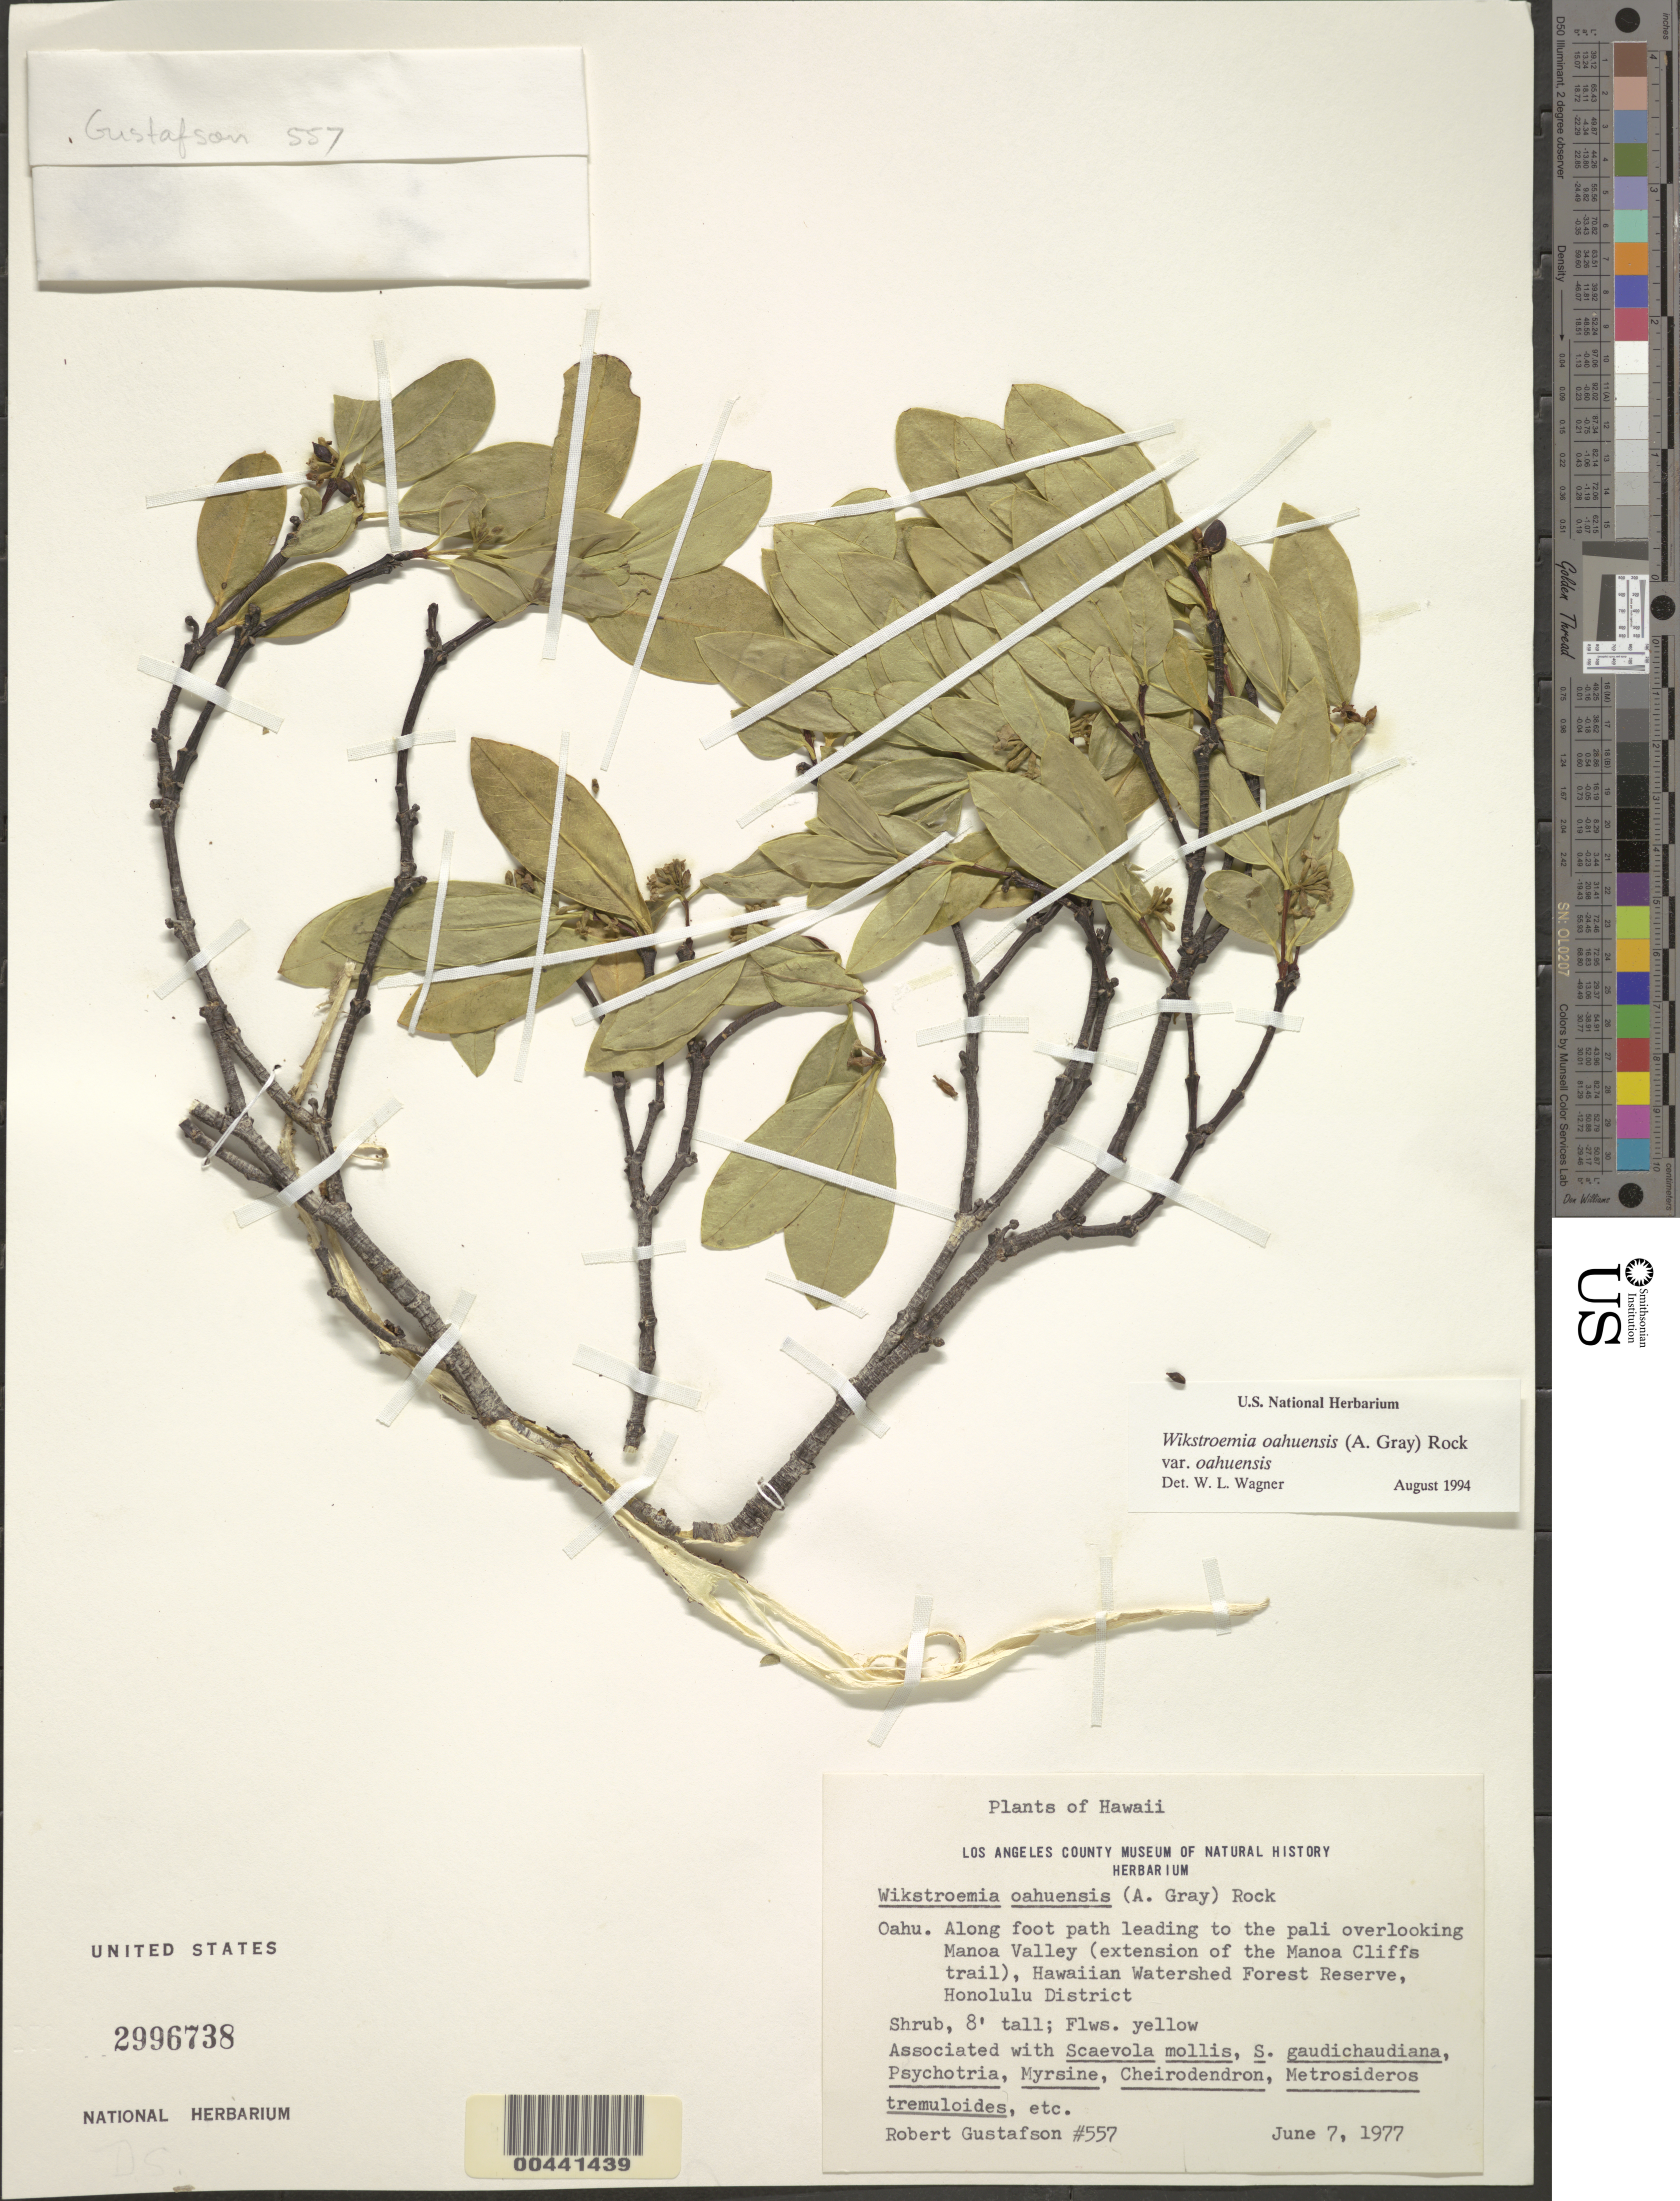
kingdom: Plantae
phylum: Tracheophyta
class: Magnoliopsida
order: Malvales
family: Thymelaeaceae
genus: Wikstroemia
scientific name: Wikstroemia oahuensis var. oahuensis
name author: (A. Gray) Rock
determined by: Wagner, W. L., (BOT), Smithsonian Institution - National Museum of Natural History (UNITED STATES)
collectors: R. Gustafson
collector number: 557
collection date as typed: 7 Jun 1977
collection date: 1977-06-07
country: United States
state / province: Hawaii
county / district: Honolulu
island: Oahu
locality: Along foot path leading to the pali overlooking Manoa Valley (extension of the Manoa Cliffs Trail), Hawaiian Watershed For Res..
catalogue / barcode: US 2996738